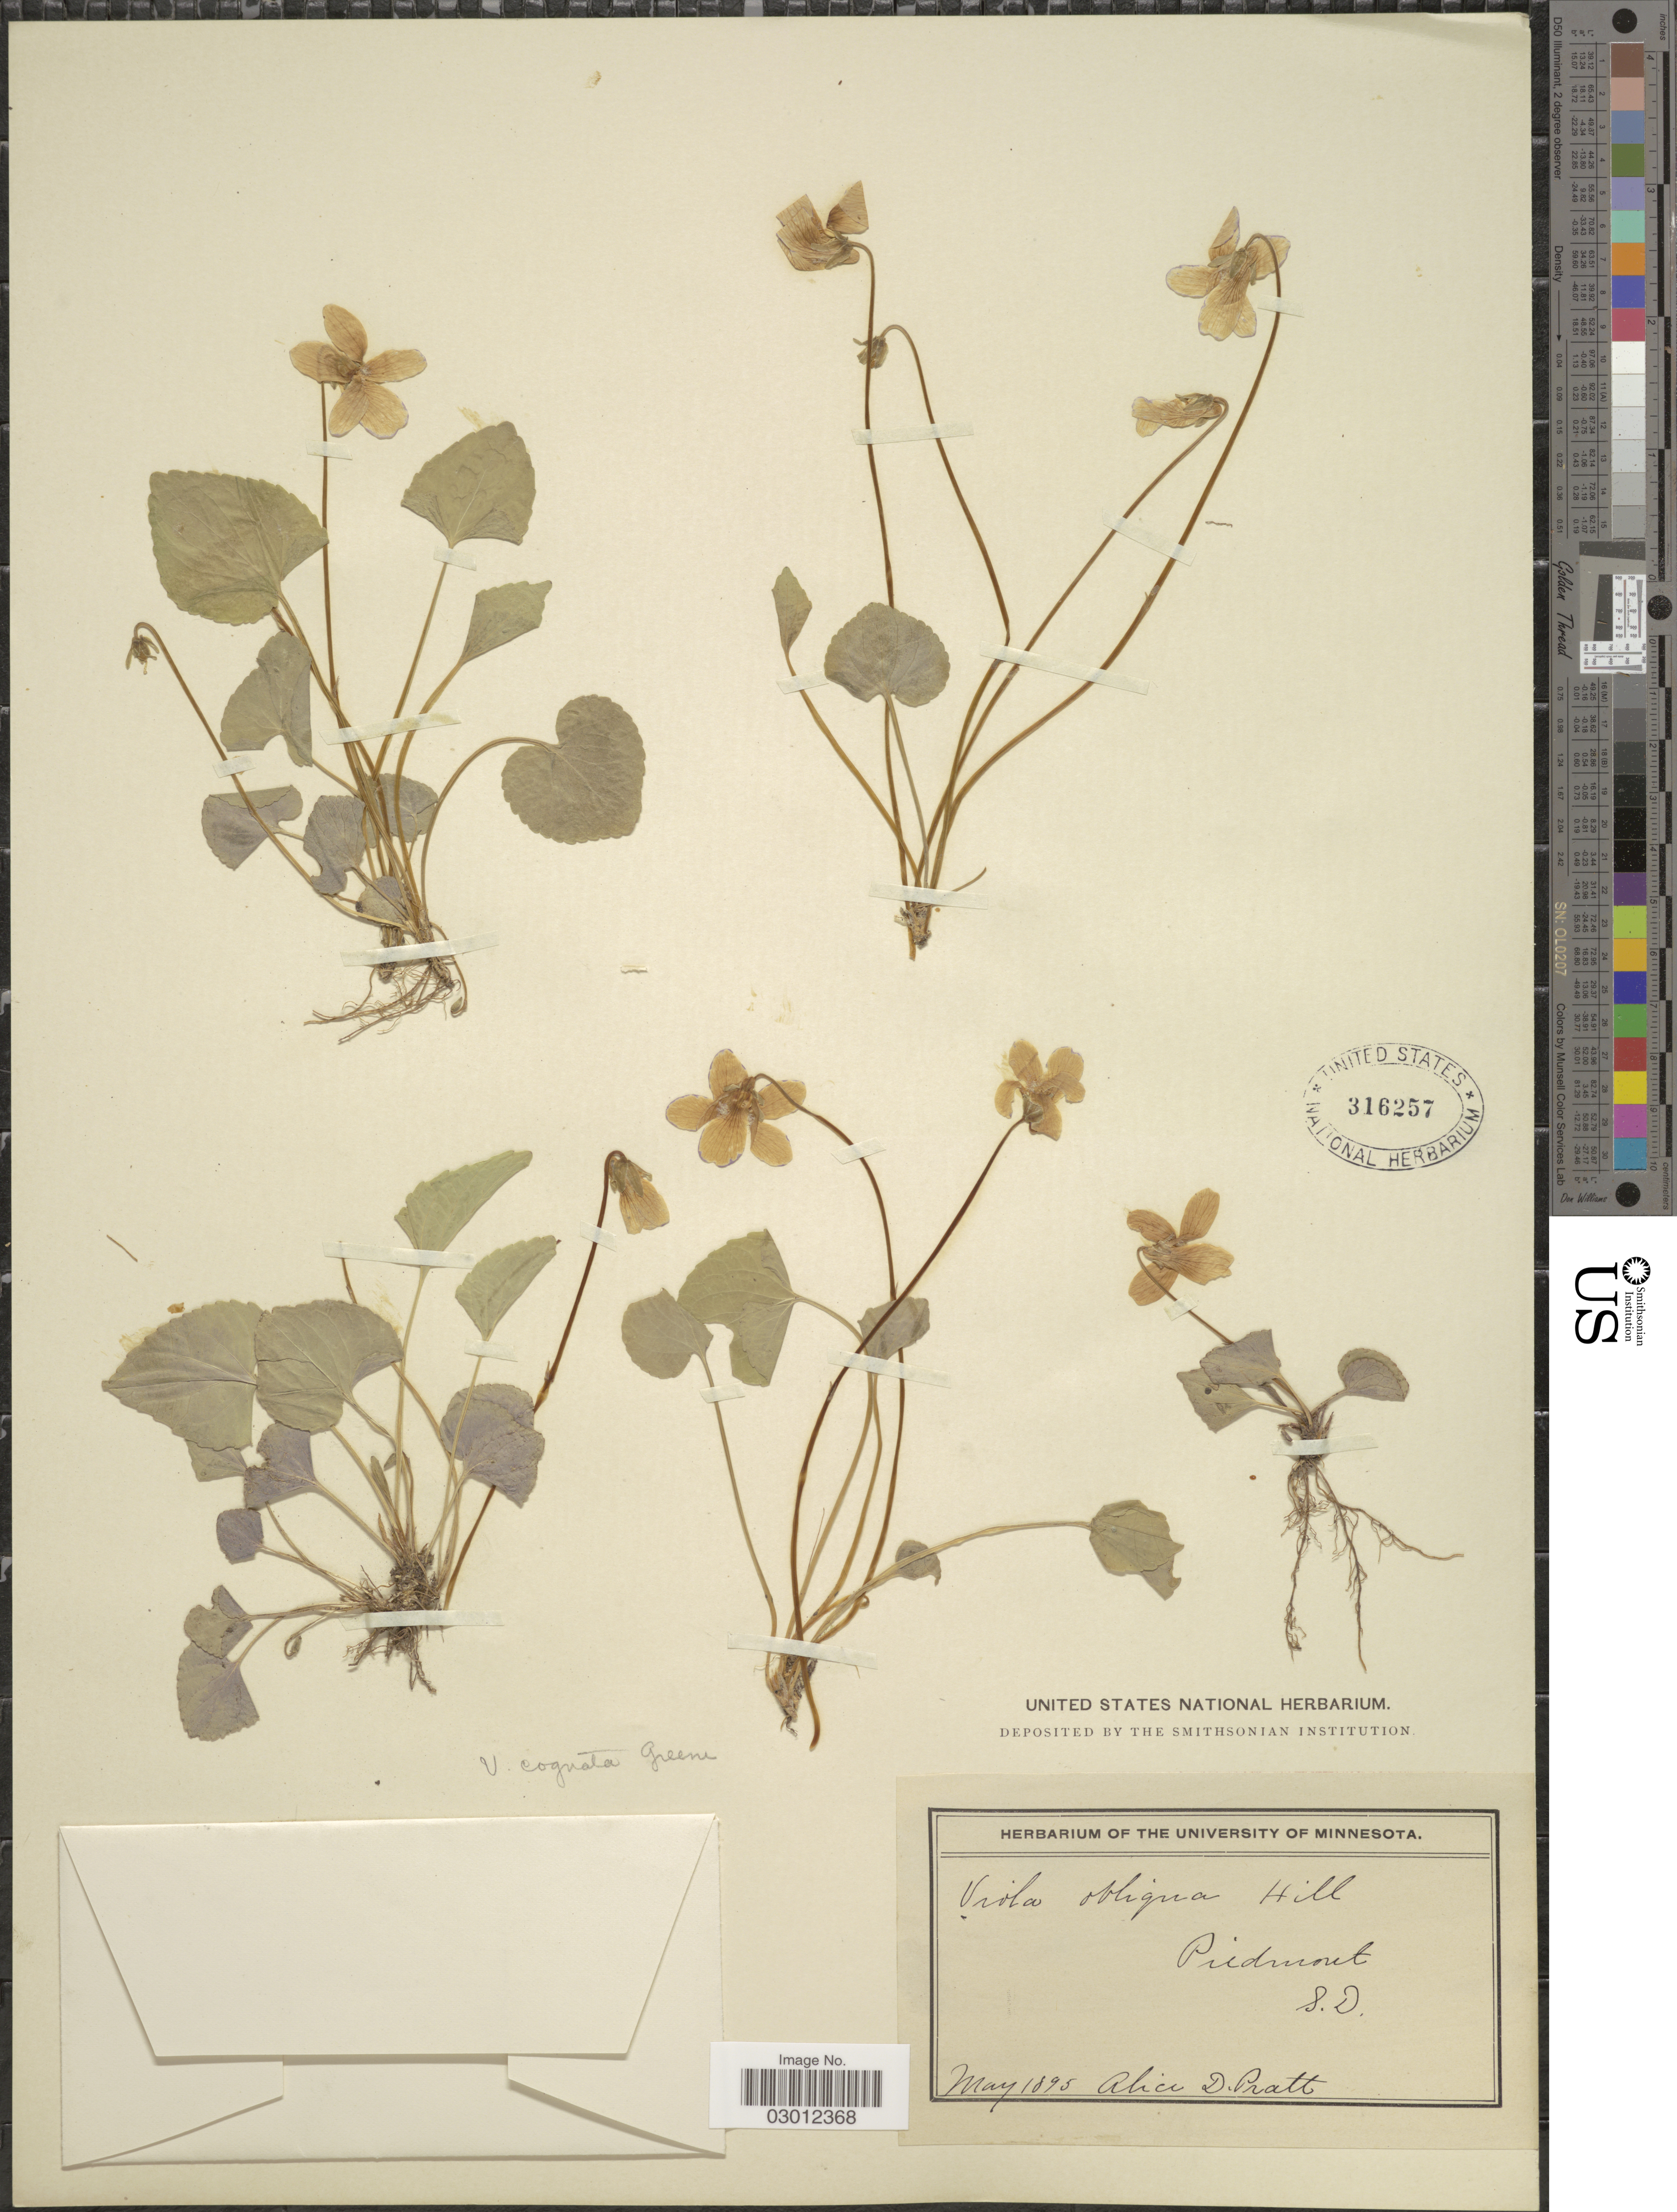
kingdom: Plantae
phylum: Tracheophyta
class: Magnoliopsida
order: Malpighiales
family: Violaceae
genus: Viola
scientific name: Viola nephrophylla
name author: Greene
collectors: A. Pratt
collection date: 1895-05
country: United States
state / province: South Dakota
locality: Piedmont.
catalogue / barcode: US 316257